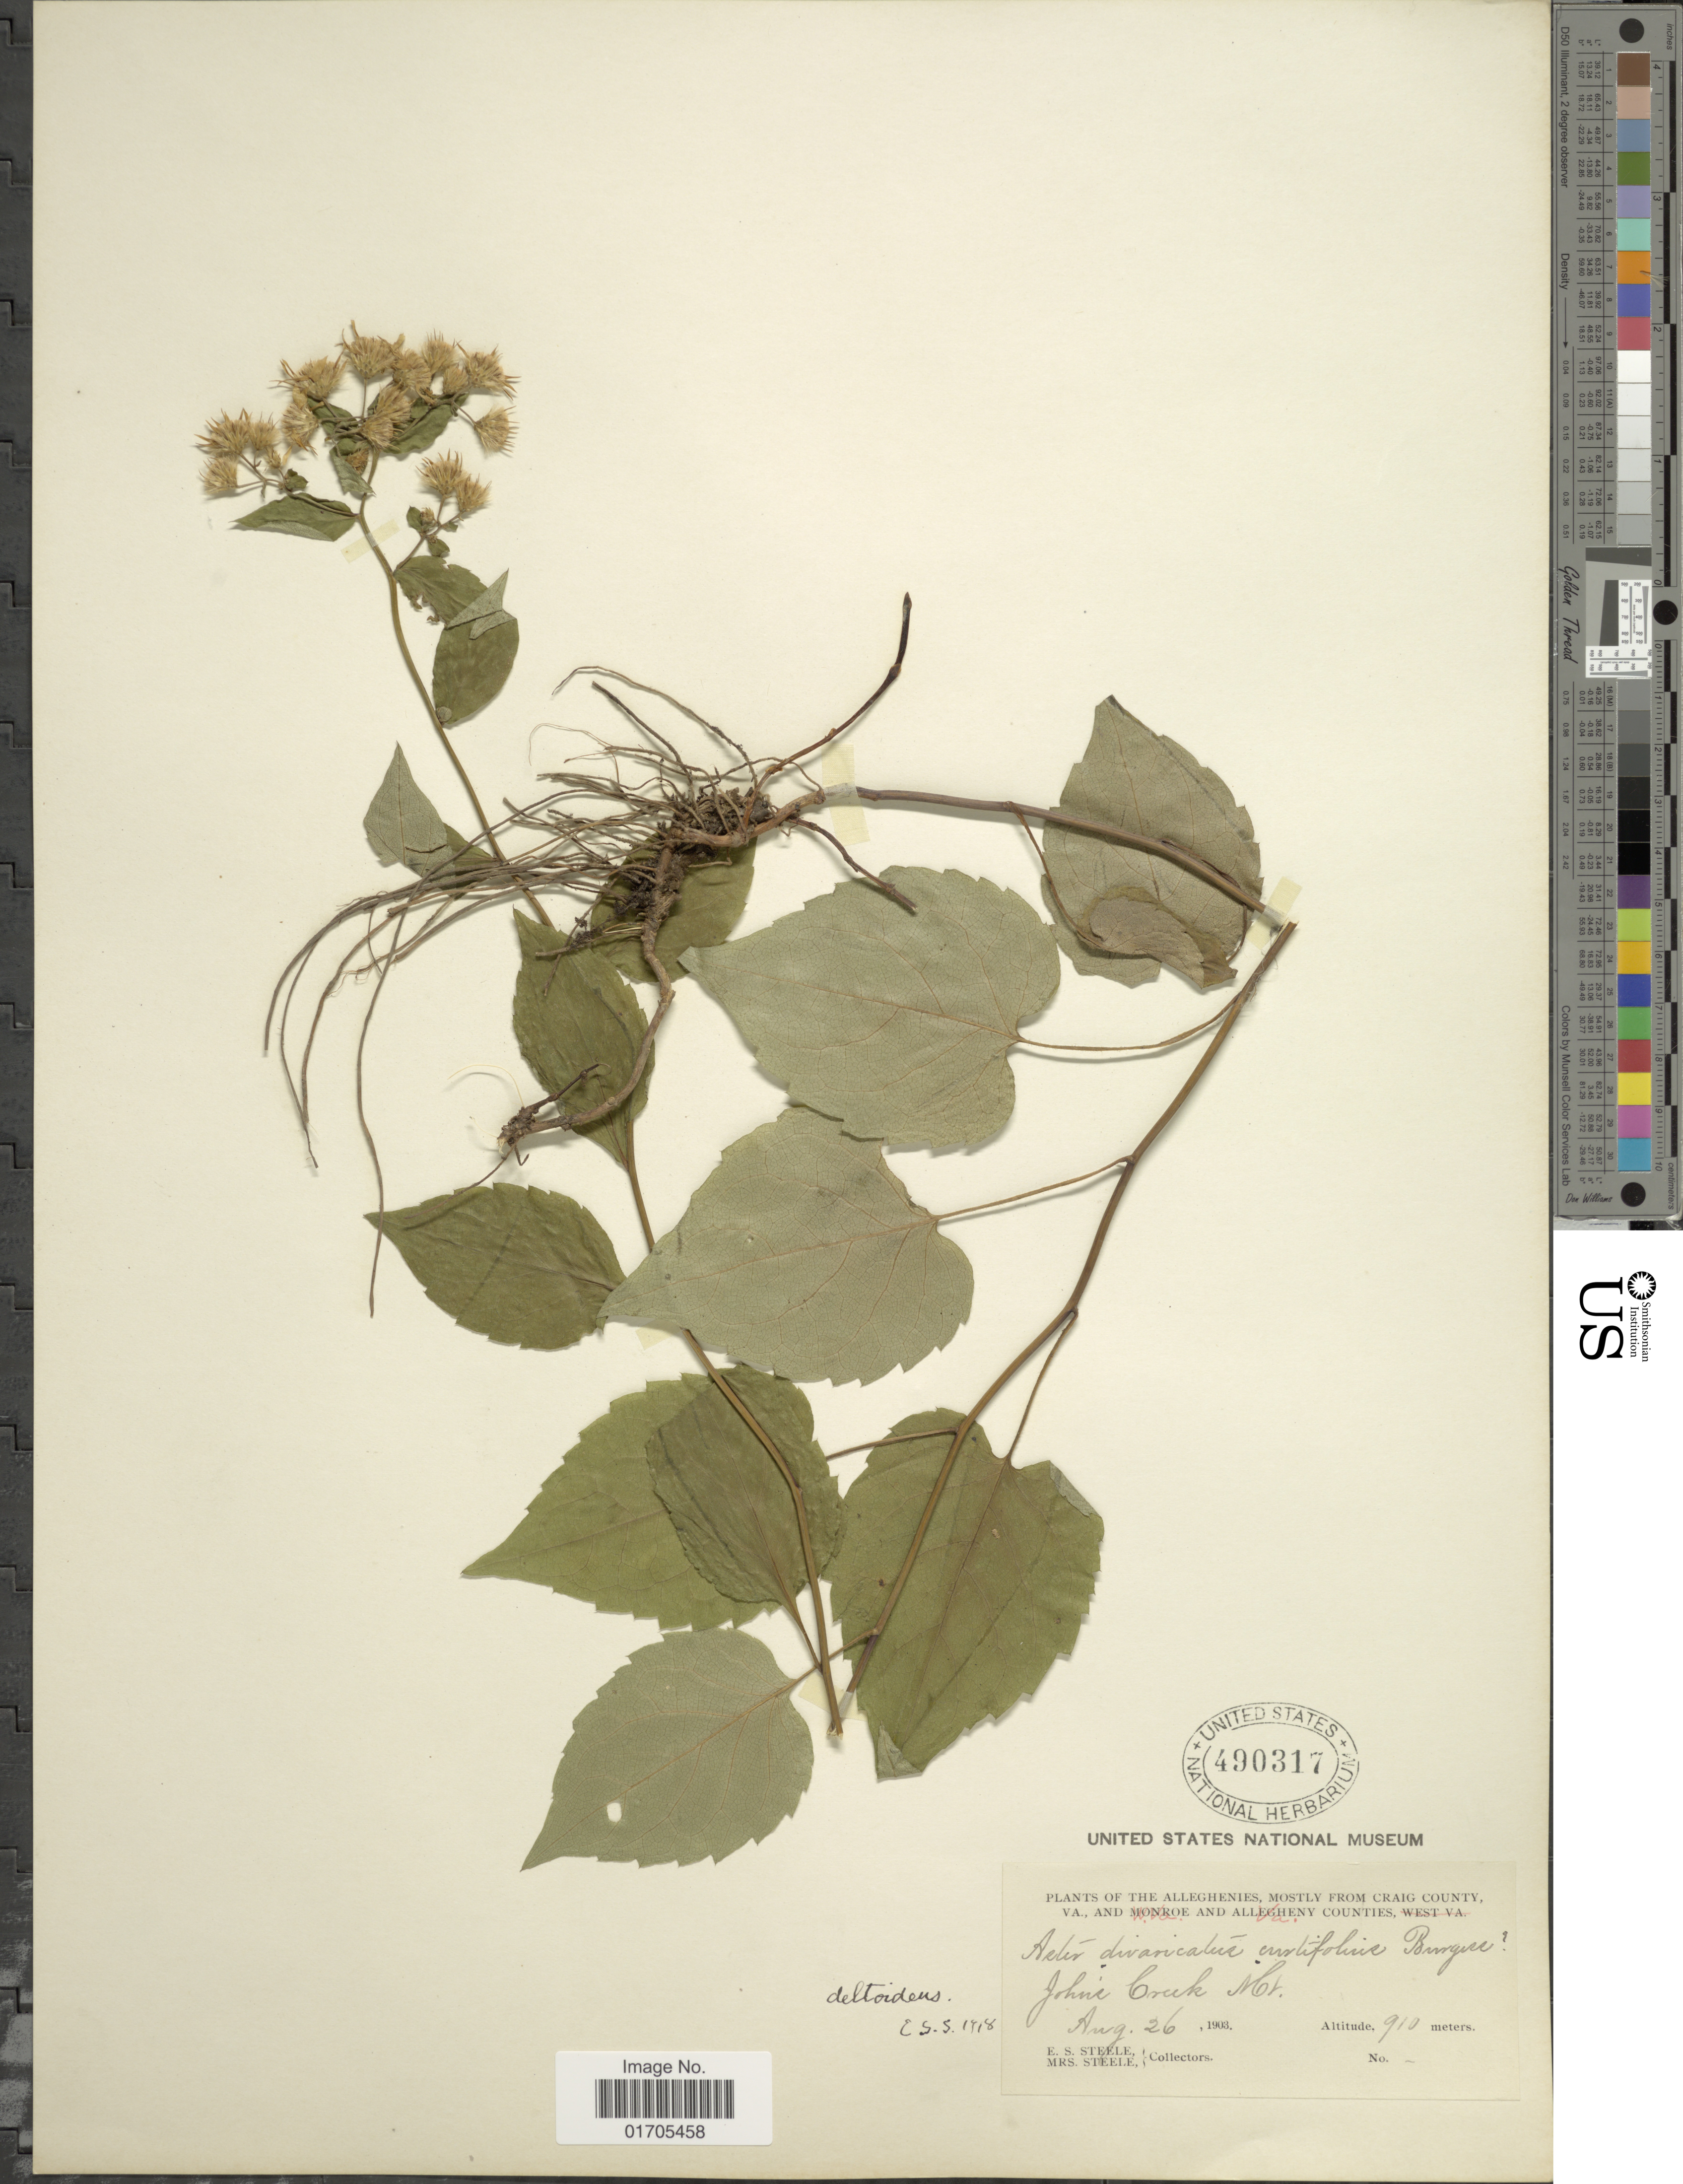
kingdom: Plantae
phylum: Tracheophyta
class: Magnoliopsida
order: Asterales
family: Asteraceae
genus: Eurybia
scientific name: Eurybia divaricata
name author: (L.) G.L. Nesom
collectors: E. Steele & Mrs. E. S. Steele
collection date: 1903-08-26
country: United States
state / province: Virginia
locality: Alleghenies, mostly from Craig County, Va., and Counties. John's Creek Mt.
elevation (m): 910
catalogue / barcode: US 490317